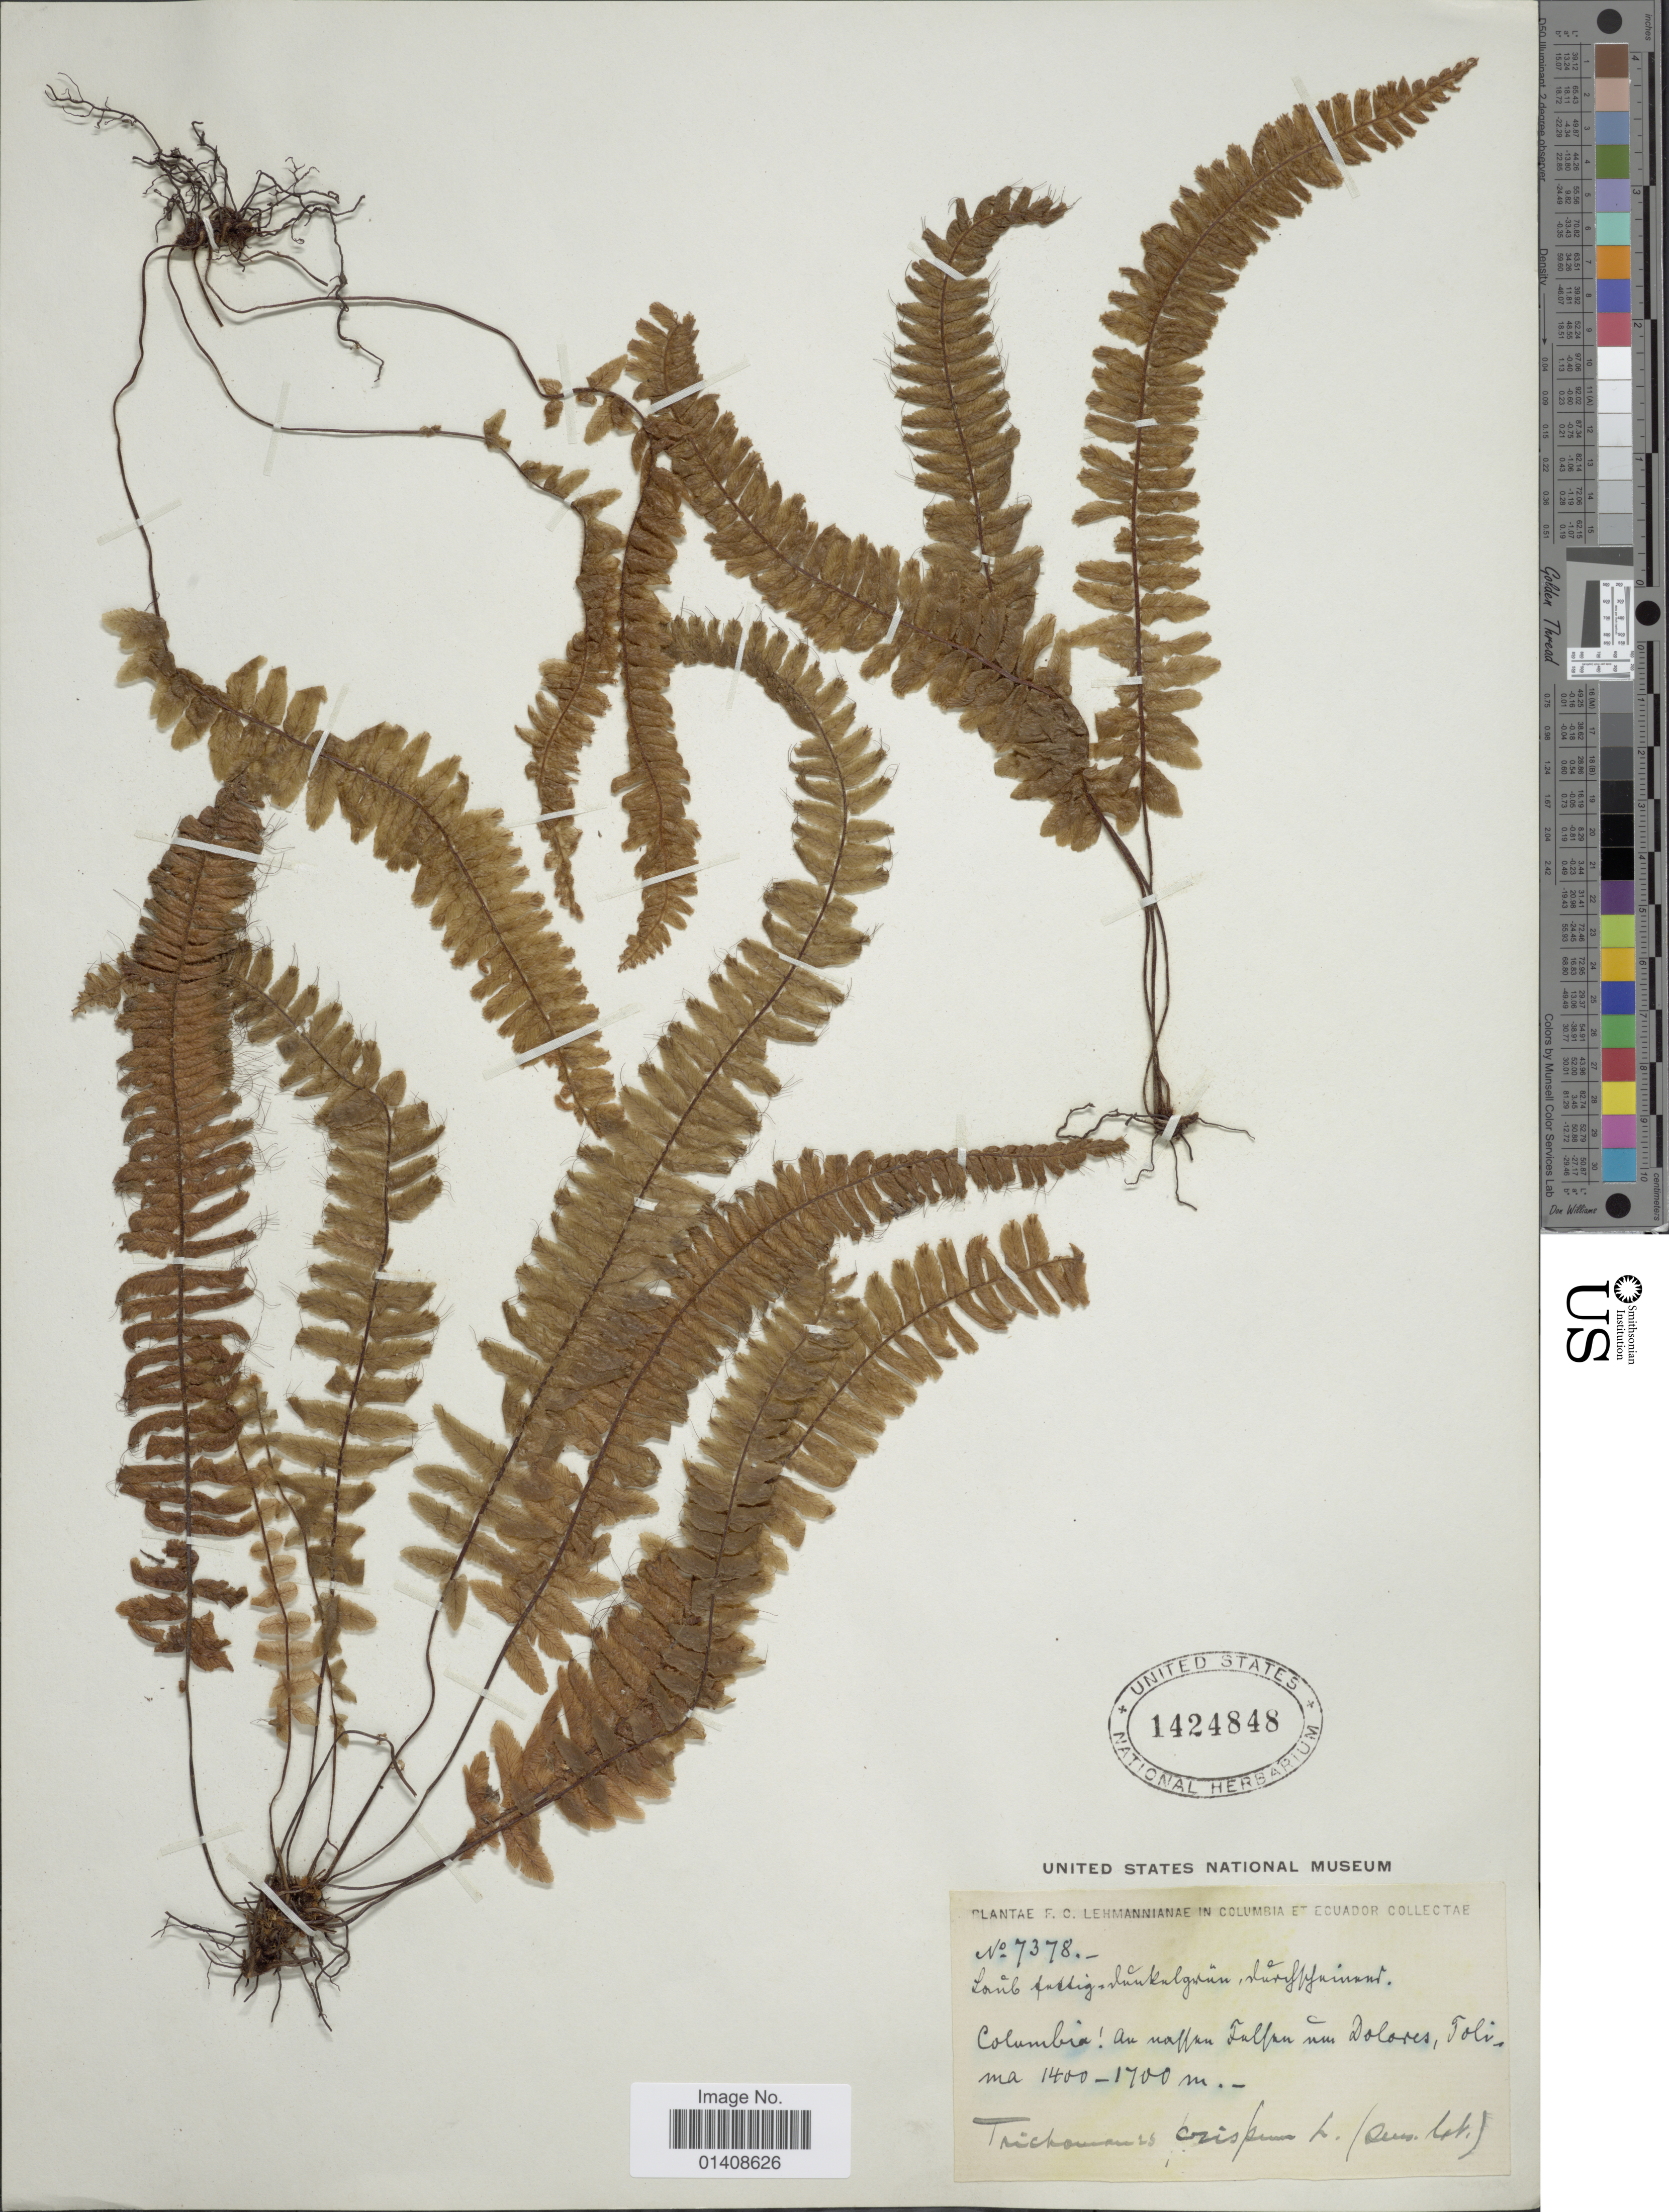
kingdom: Plantae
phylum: Tracheophyta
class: Polypodiopsida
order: Hymenophyllales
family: Hymenophyllaceae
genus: Trichomanes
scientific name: Trichomanes crispum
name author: L.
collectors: F. C. Lehmann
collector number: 7378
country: Colombia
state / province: Tolima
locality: Dolores, Tolima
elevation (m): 1400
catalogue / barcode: US 1424848